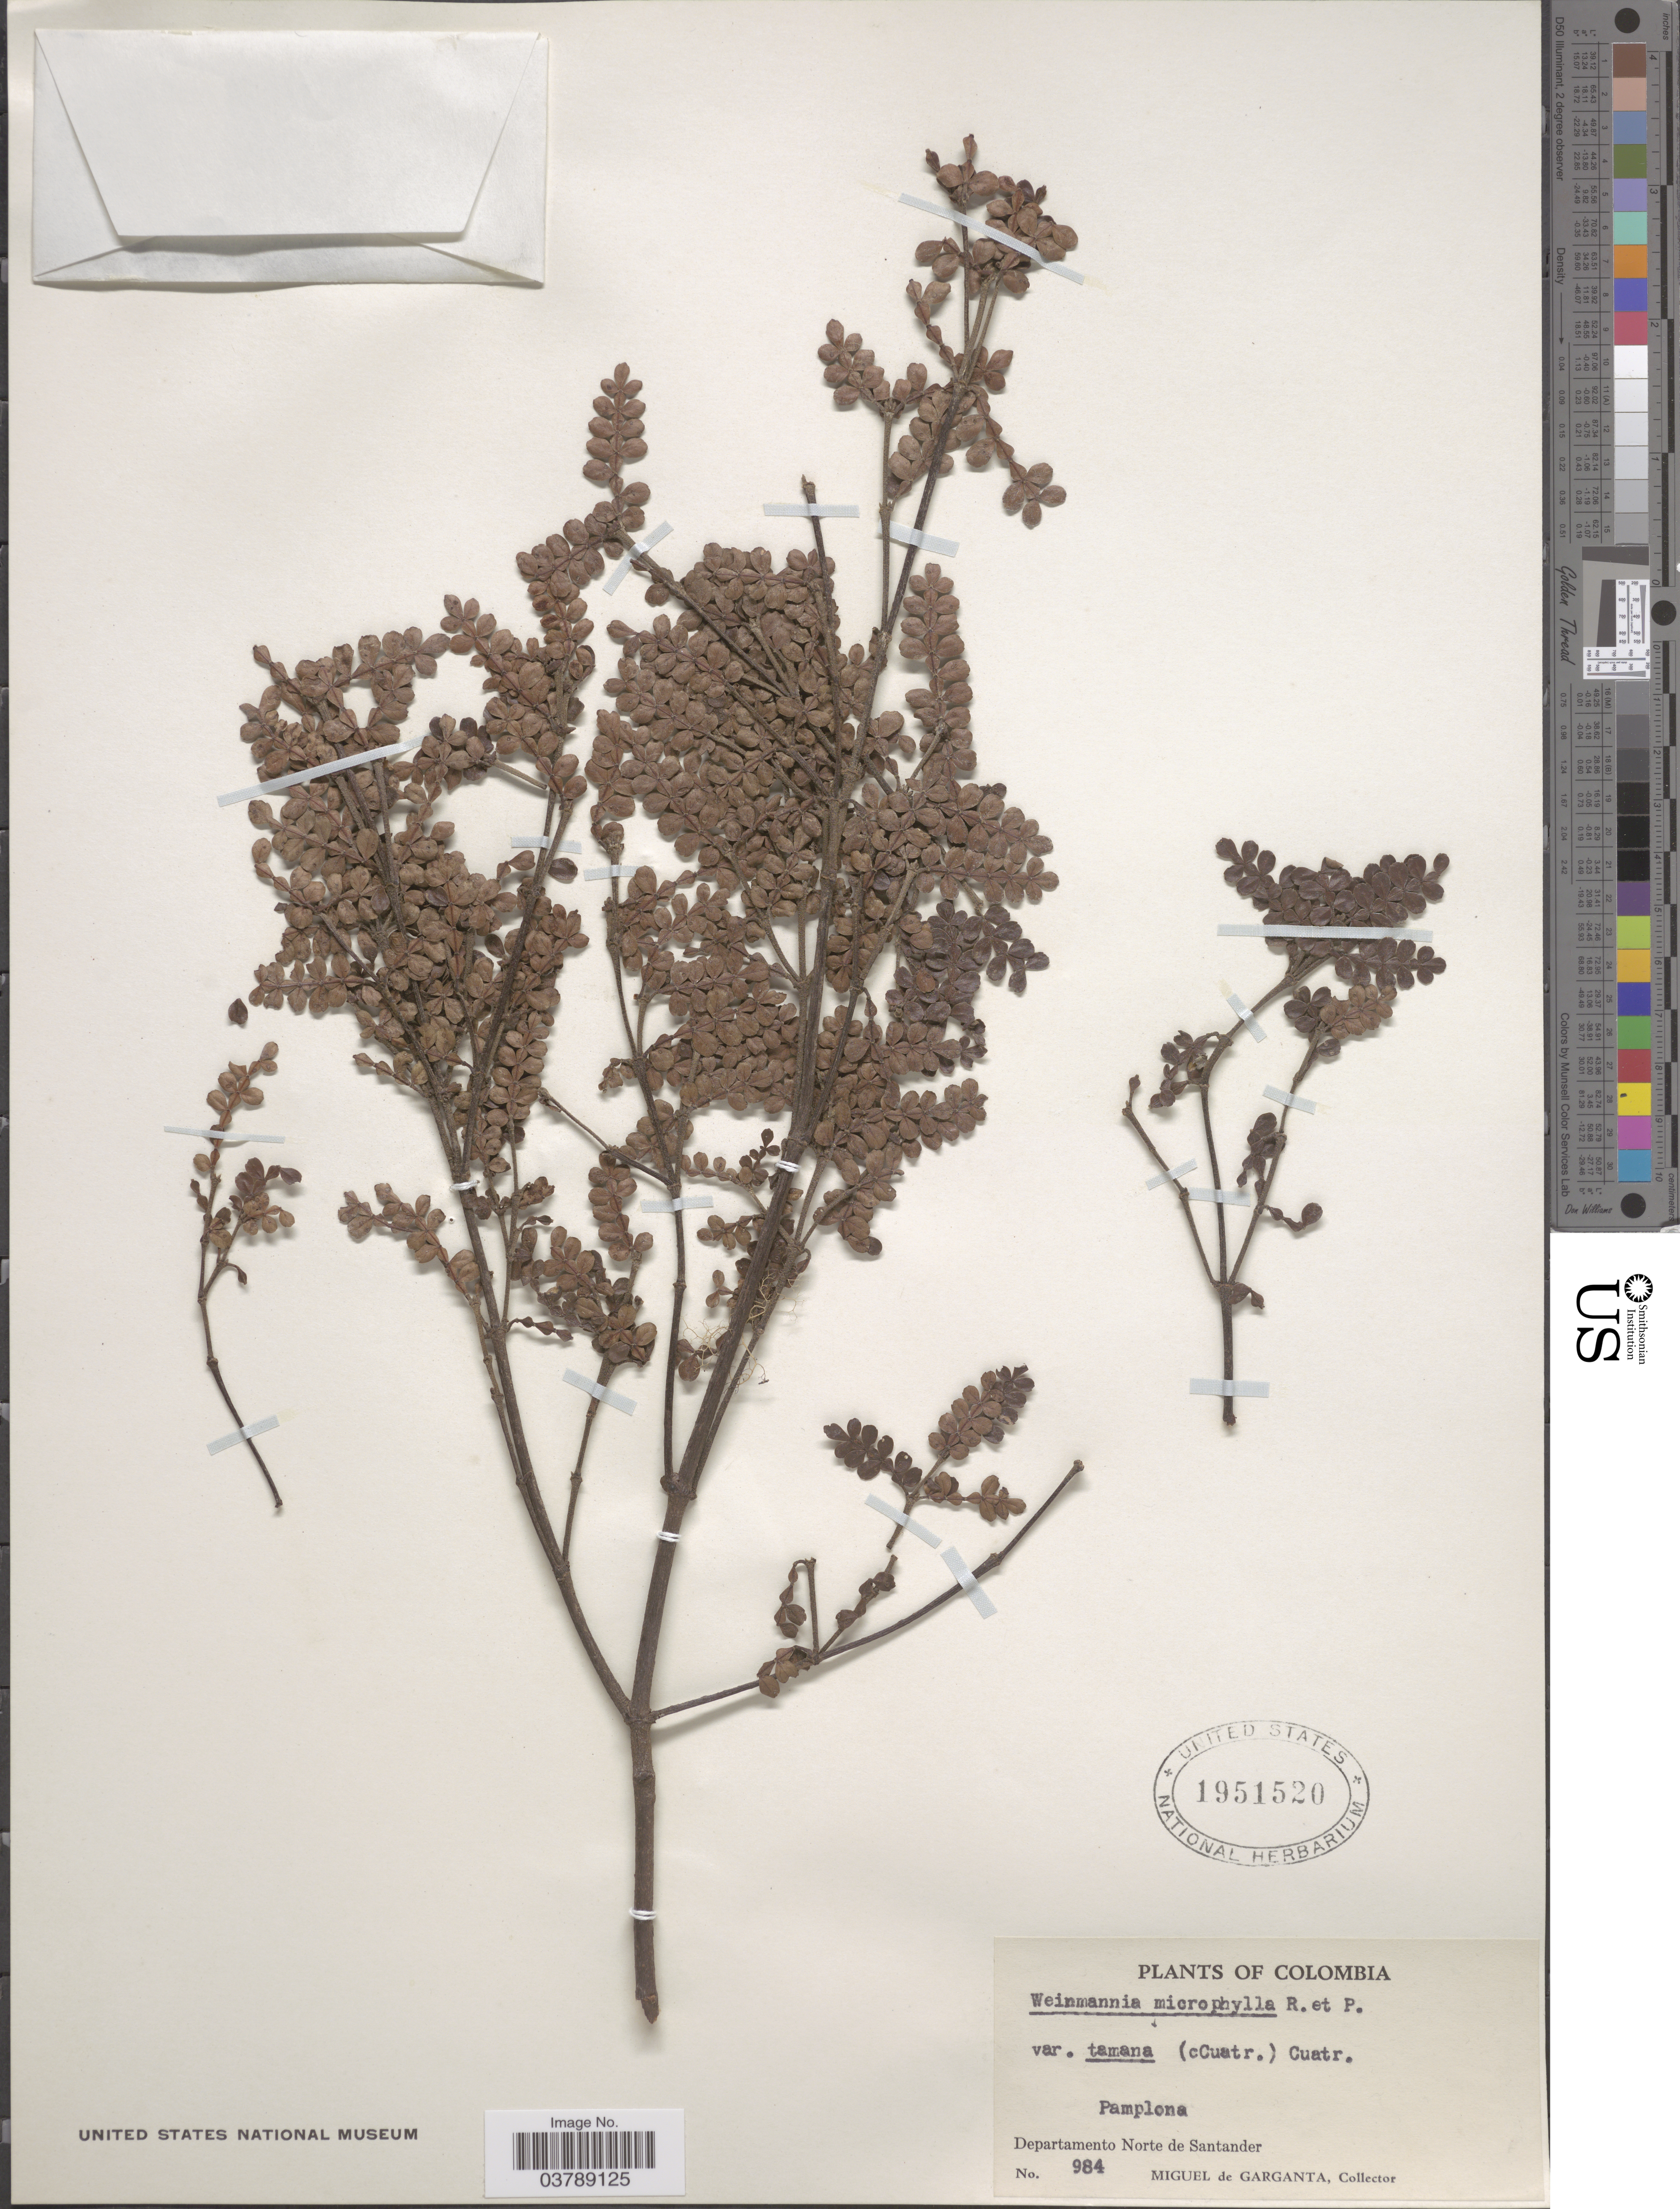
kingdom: Plantae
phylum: Tracheophyta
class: Magnoliopsida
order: Oxalidales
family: Cunoniaceae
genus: Weinmannia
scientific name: Weinmannia fagaroides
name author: Kunth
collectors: M. Garganta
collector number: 984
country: Colombia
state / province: Norte de Santander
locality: Pamplona. Departamento Norte de Santander.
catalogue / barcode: US 1951520